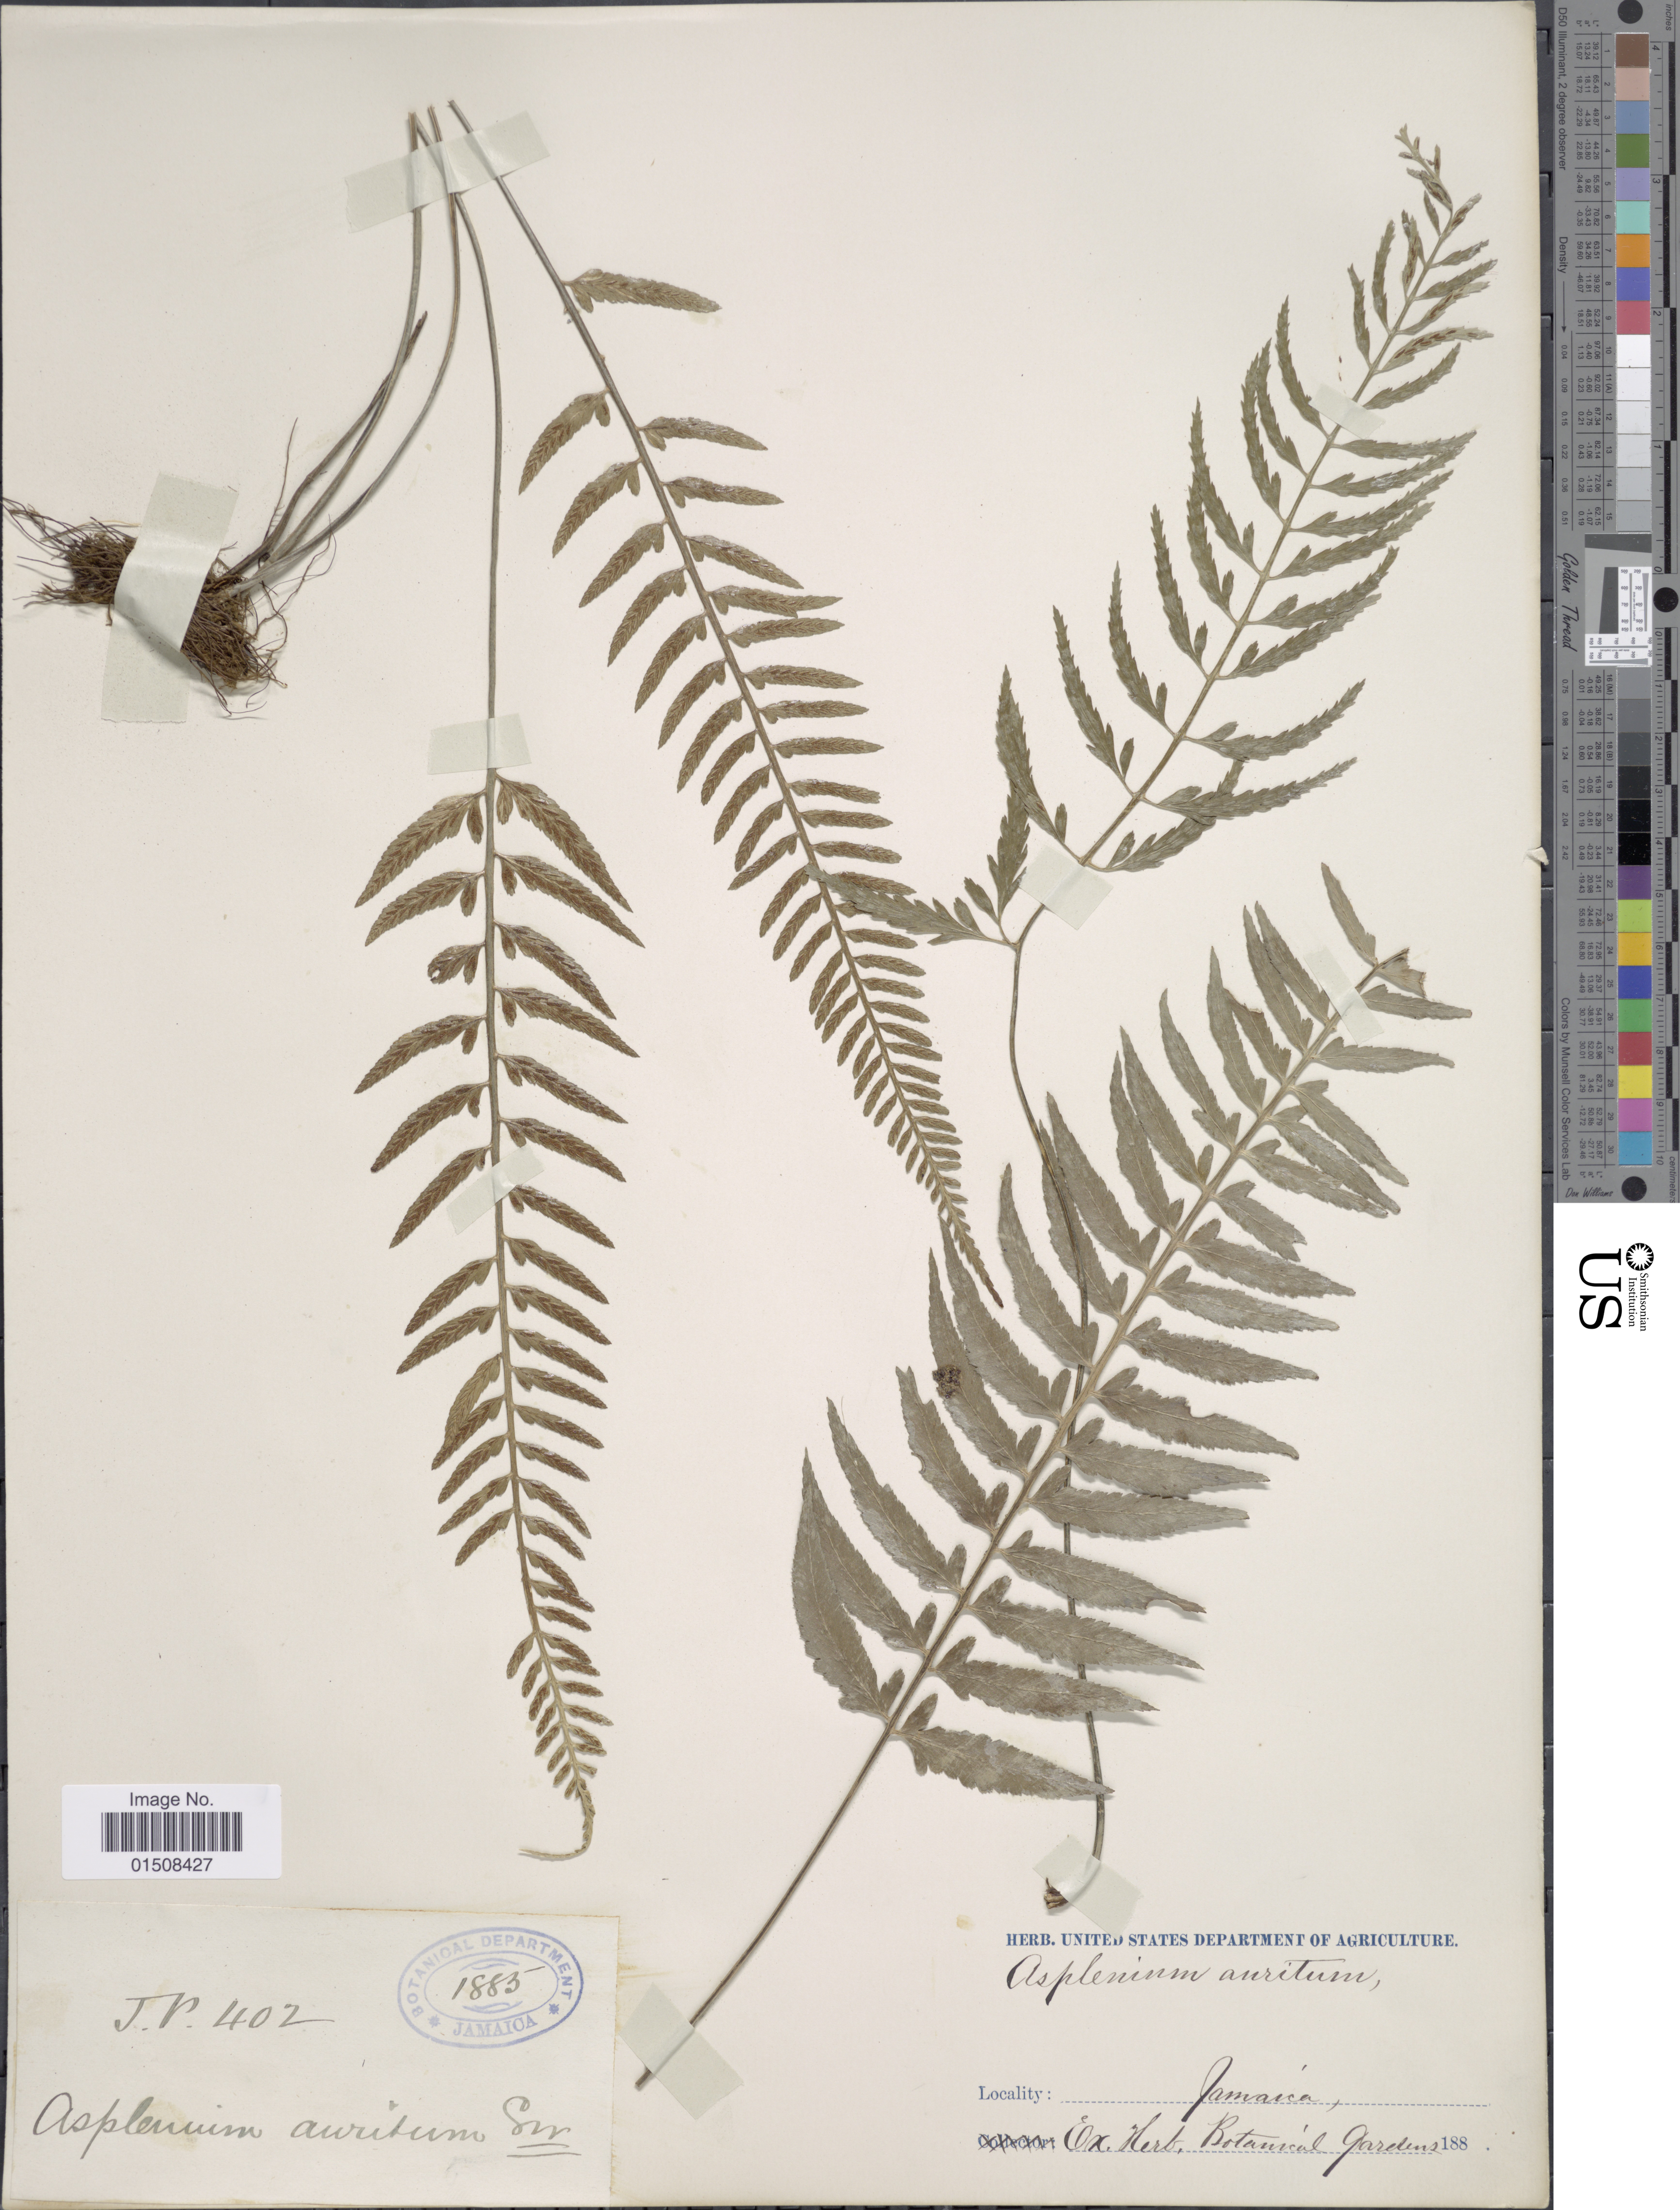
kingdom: Plantae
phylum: Tracheophyta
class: Polypodiopsida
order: Polypodiales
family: Aspleniaceae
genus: Asplenium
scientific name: Asplenium auritum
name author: Sw.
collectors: J. P.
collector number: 402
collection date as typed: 188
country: Jamaica